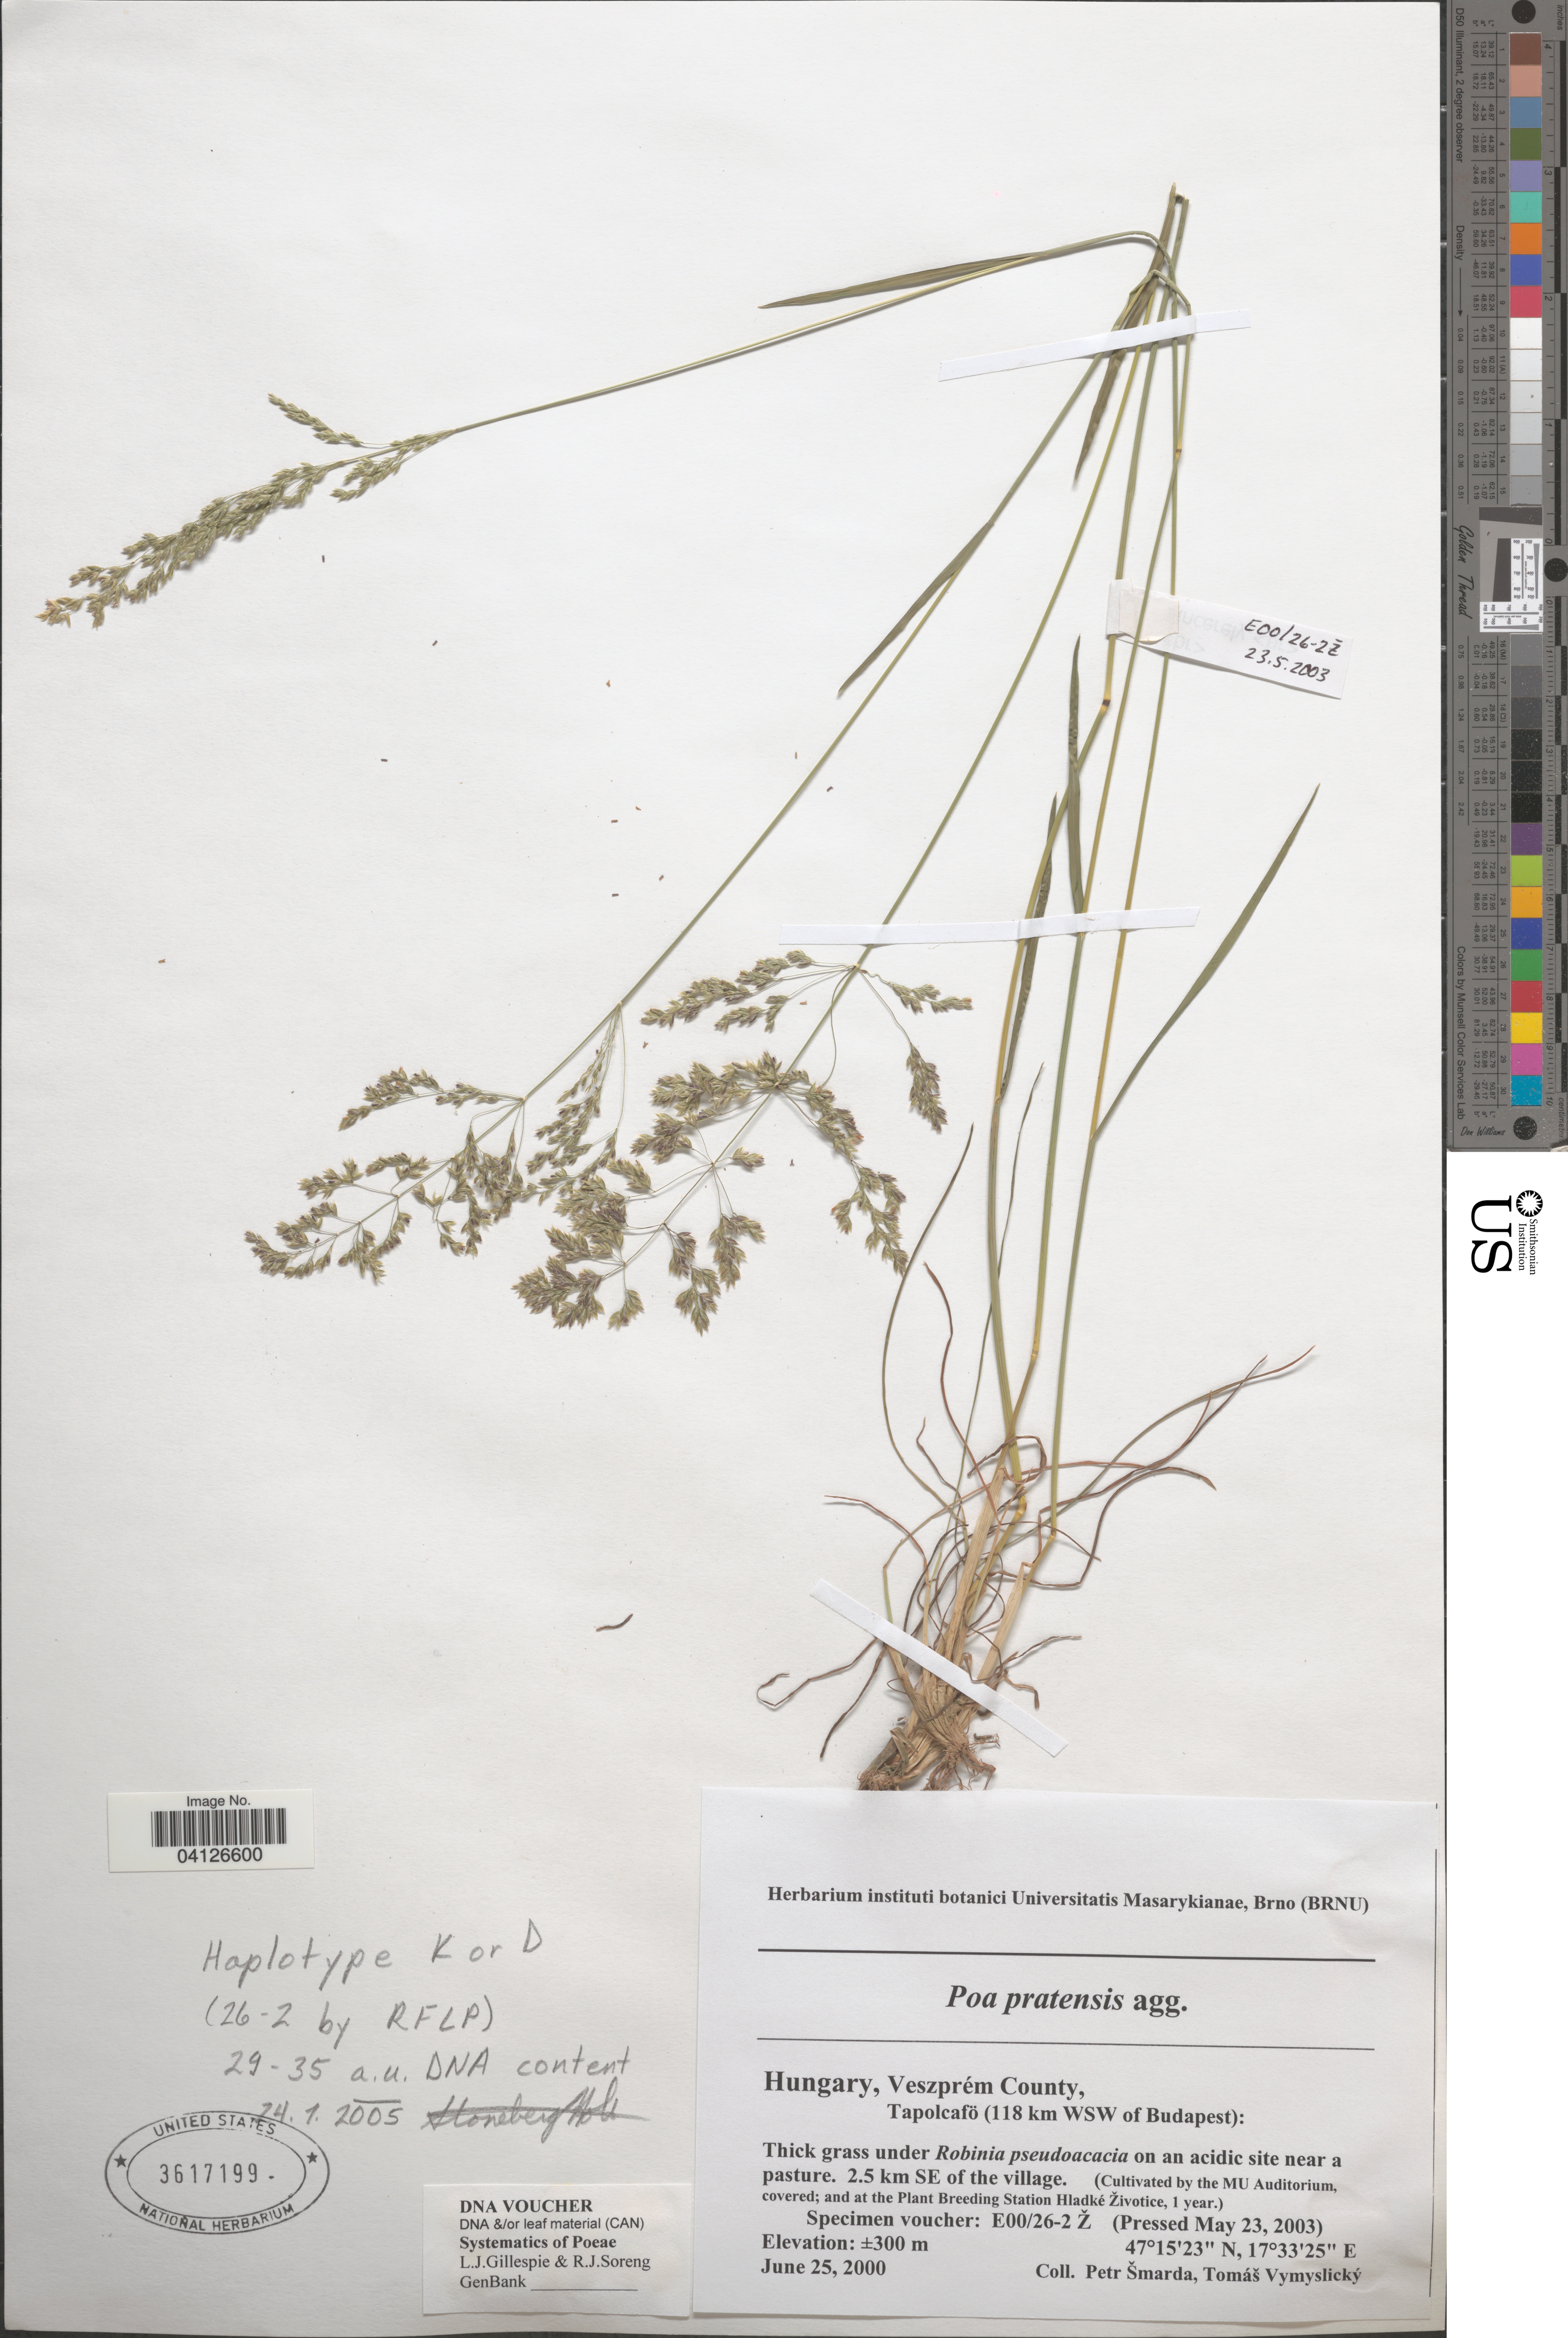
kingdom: Plantae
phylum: Tracheophyta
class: Liliopsida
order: Poales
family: Poaceae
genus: Poa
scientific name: Poa pratensis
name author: L.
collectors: Ex herb. instituti botanici Universitatis Masarykianae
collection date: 2003-05-23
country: Czechia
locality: (Cultivated by the MU Auditorium, covered; and at the Plant Breeding Station Hladké Životice, 1 year.).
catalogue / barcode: US 3617199